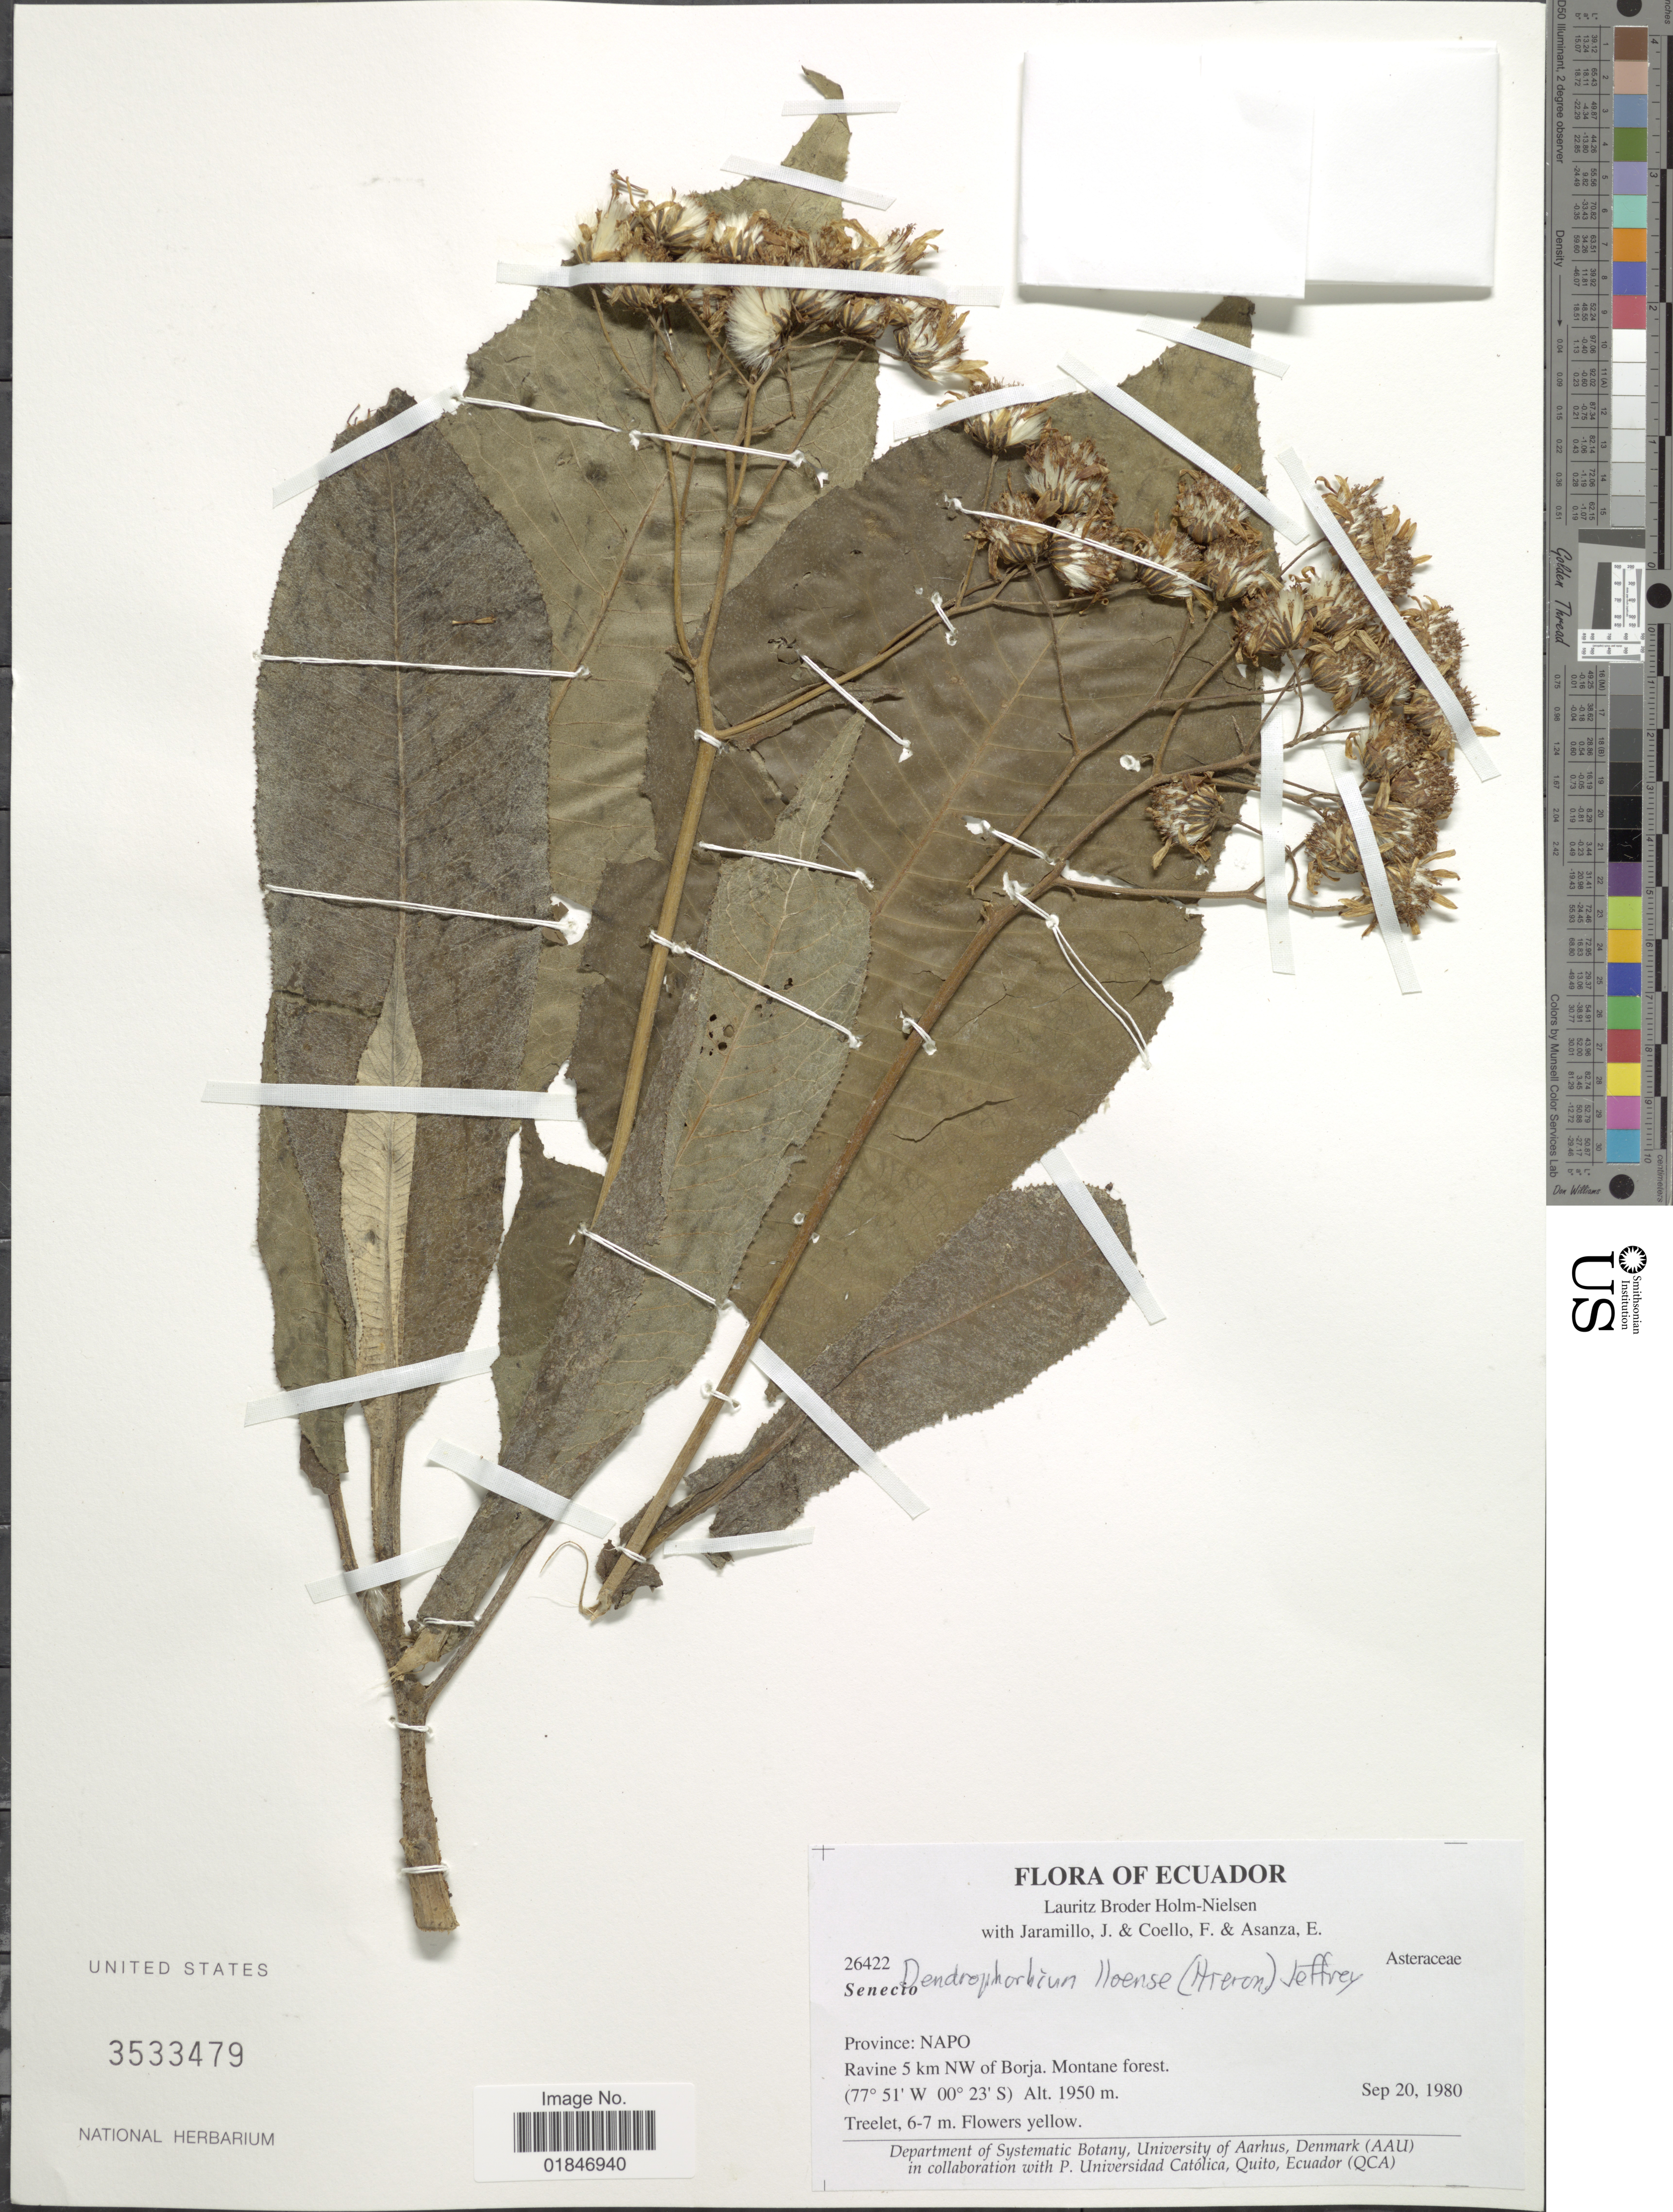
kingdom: Plantae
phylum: Tracheophyta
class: Magnoliopsida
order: Asterales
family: Asteraceae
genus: Dendrophorbium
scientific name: Dendrophorbium iloense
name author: (Hieron.) C. Jeffrey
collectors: L. B. Holm-Nielsen, J. Jaramillo, F. Coello & E. Asanza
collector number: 26422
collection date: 1980-09-20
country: Ecuador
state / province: Napo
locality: Province: Napo. Ravine 5 km NW of Borja. Monatane Forest.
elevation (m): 1950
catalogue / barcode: US 3533479